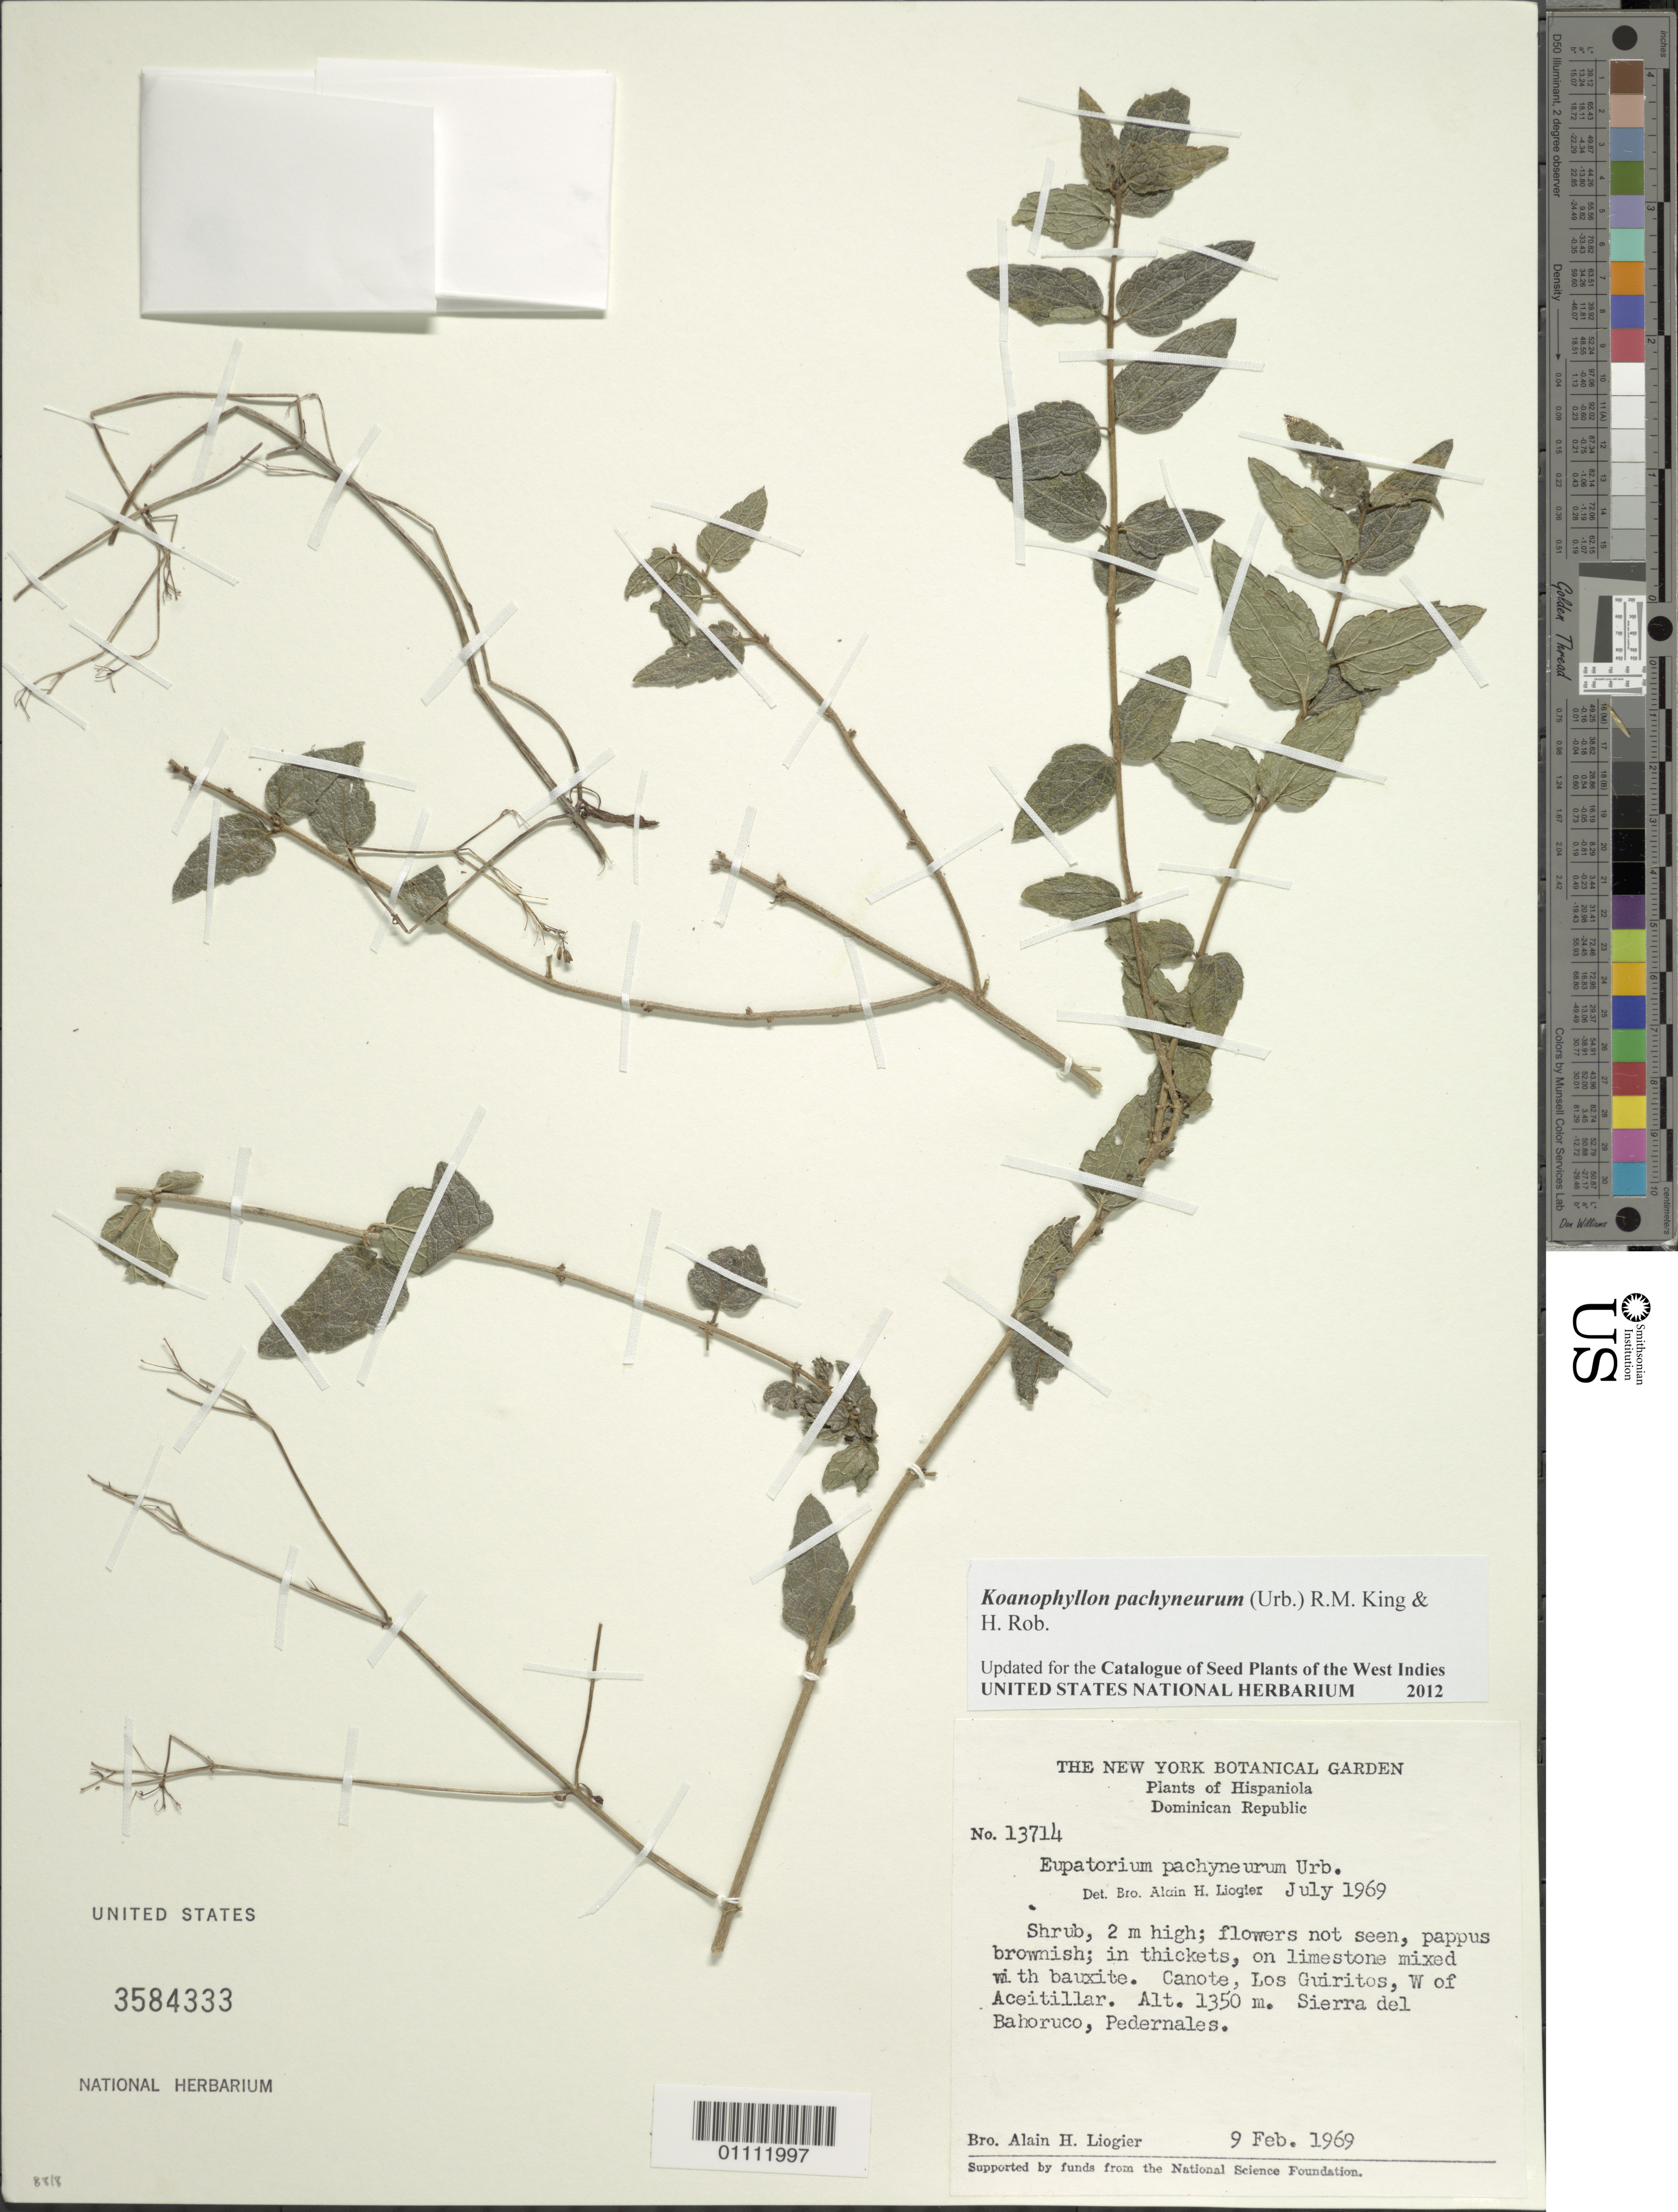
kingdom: Plantae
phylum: Tracheophyta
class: Magnoliopsida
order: Asterales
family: Asteraceae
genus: Koanophyllon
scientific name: Koanophyllon pachyneurum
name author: (Urb.) R.M. King & H. Rob.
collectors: A. H. Liogier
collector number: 13714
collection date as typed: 09 Feb 1969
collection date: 1969-02-09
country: Dominican Republic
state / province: Pedernales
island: Hispaniola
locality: Sierra del Bahoruco, Canote, Los Guiritos, W of Aceitillar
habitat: In thickets, on limestone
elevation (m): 1350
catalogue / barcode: US 3584333